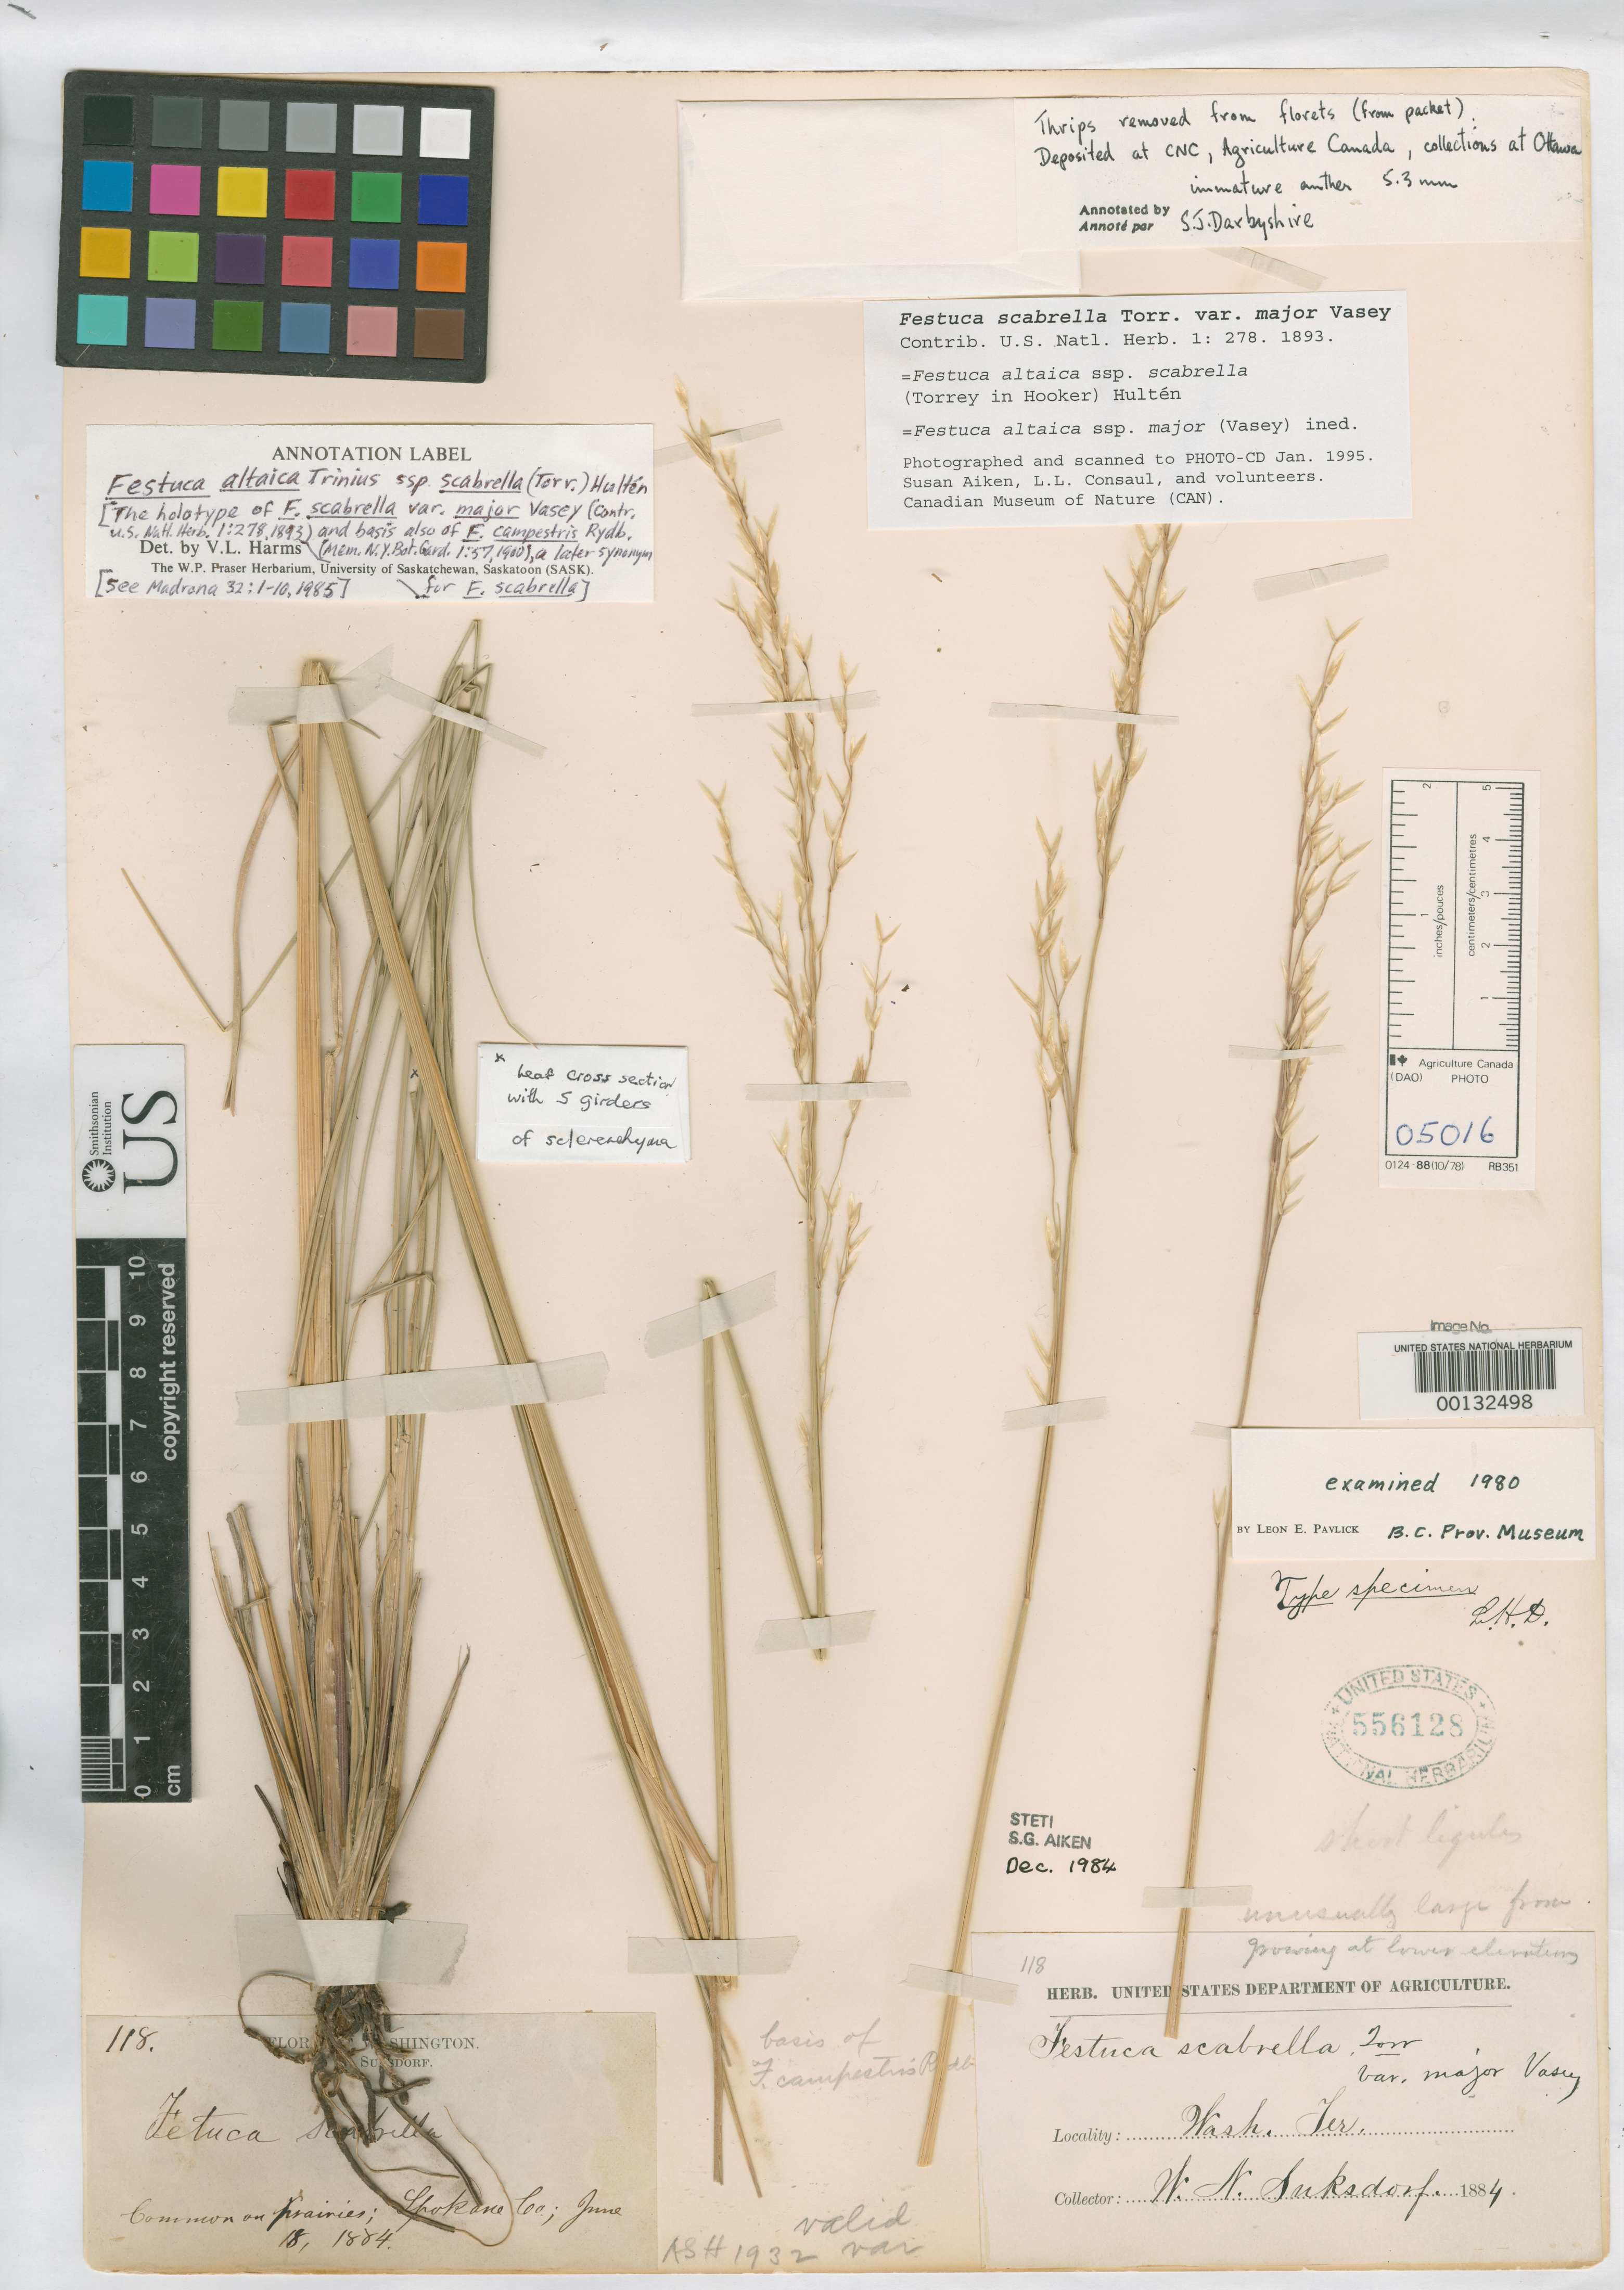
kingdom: Plantae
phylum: Tracheophyta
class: Liliopsida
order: Poales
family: Poaceae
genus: Festuca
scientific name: Festuca scabrella var. major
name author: Vasey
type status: Isotype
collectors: W. N. Suksdorf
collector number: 118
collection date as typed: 18 Jun 1884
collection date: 1884-06-18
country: United States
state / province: Washington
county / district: Spokane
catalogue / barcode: US 556128